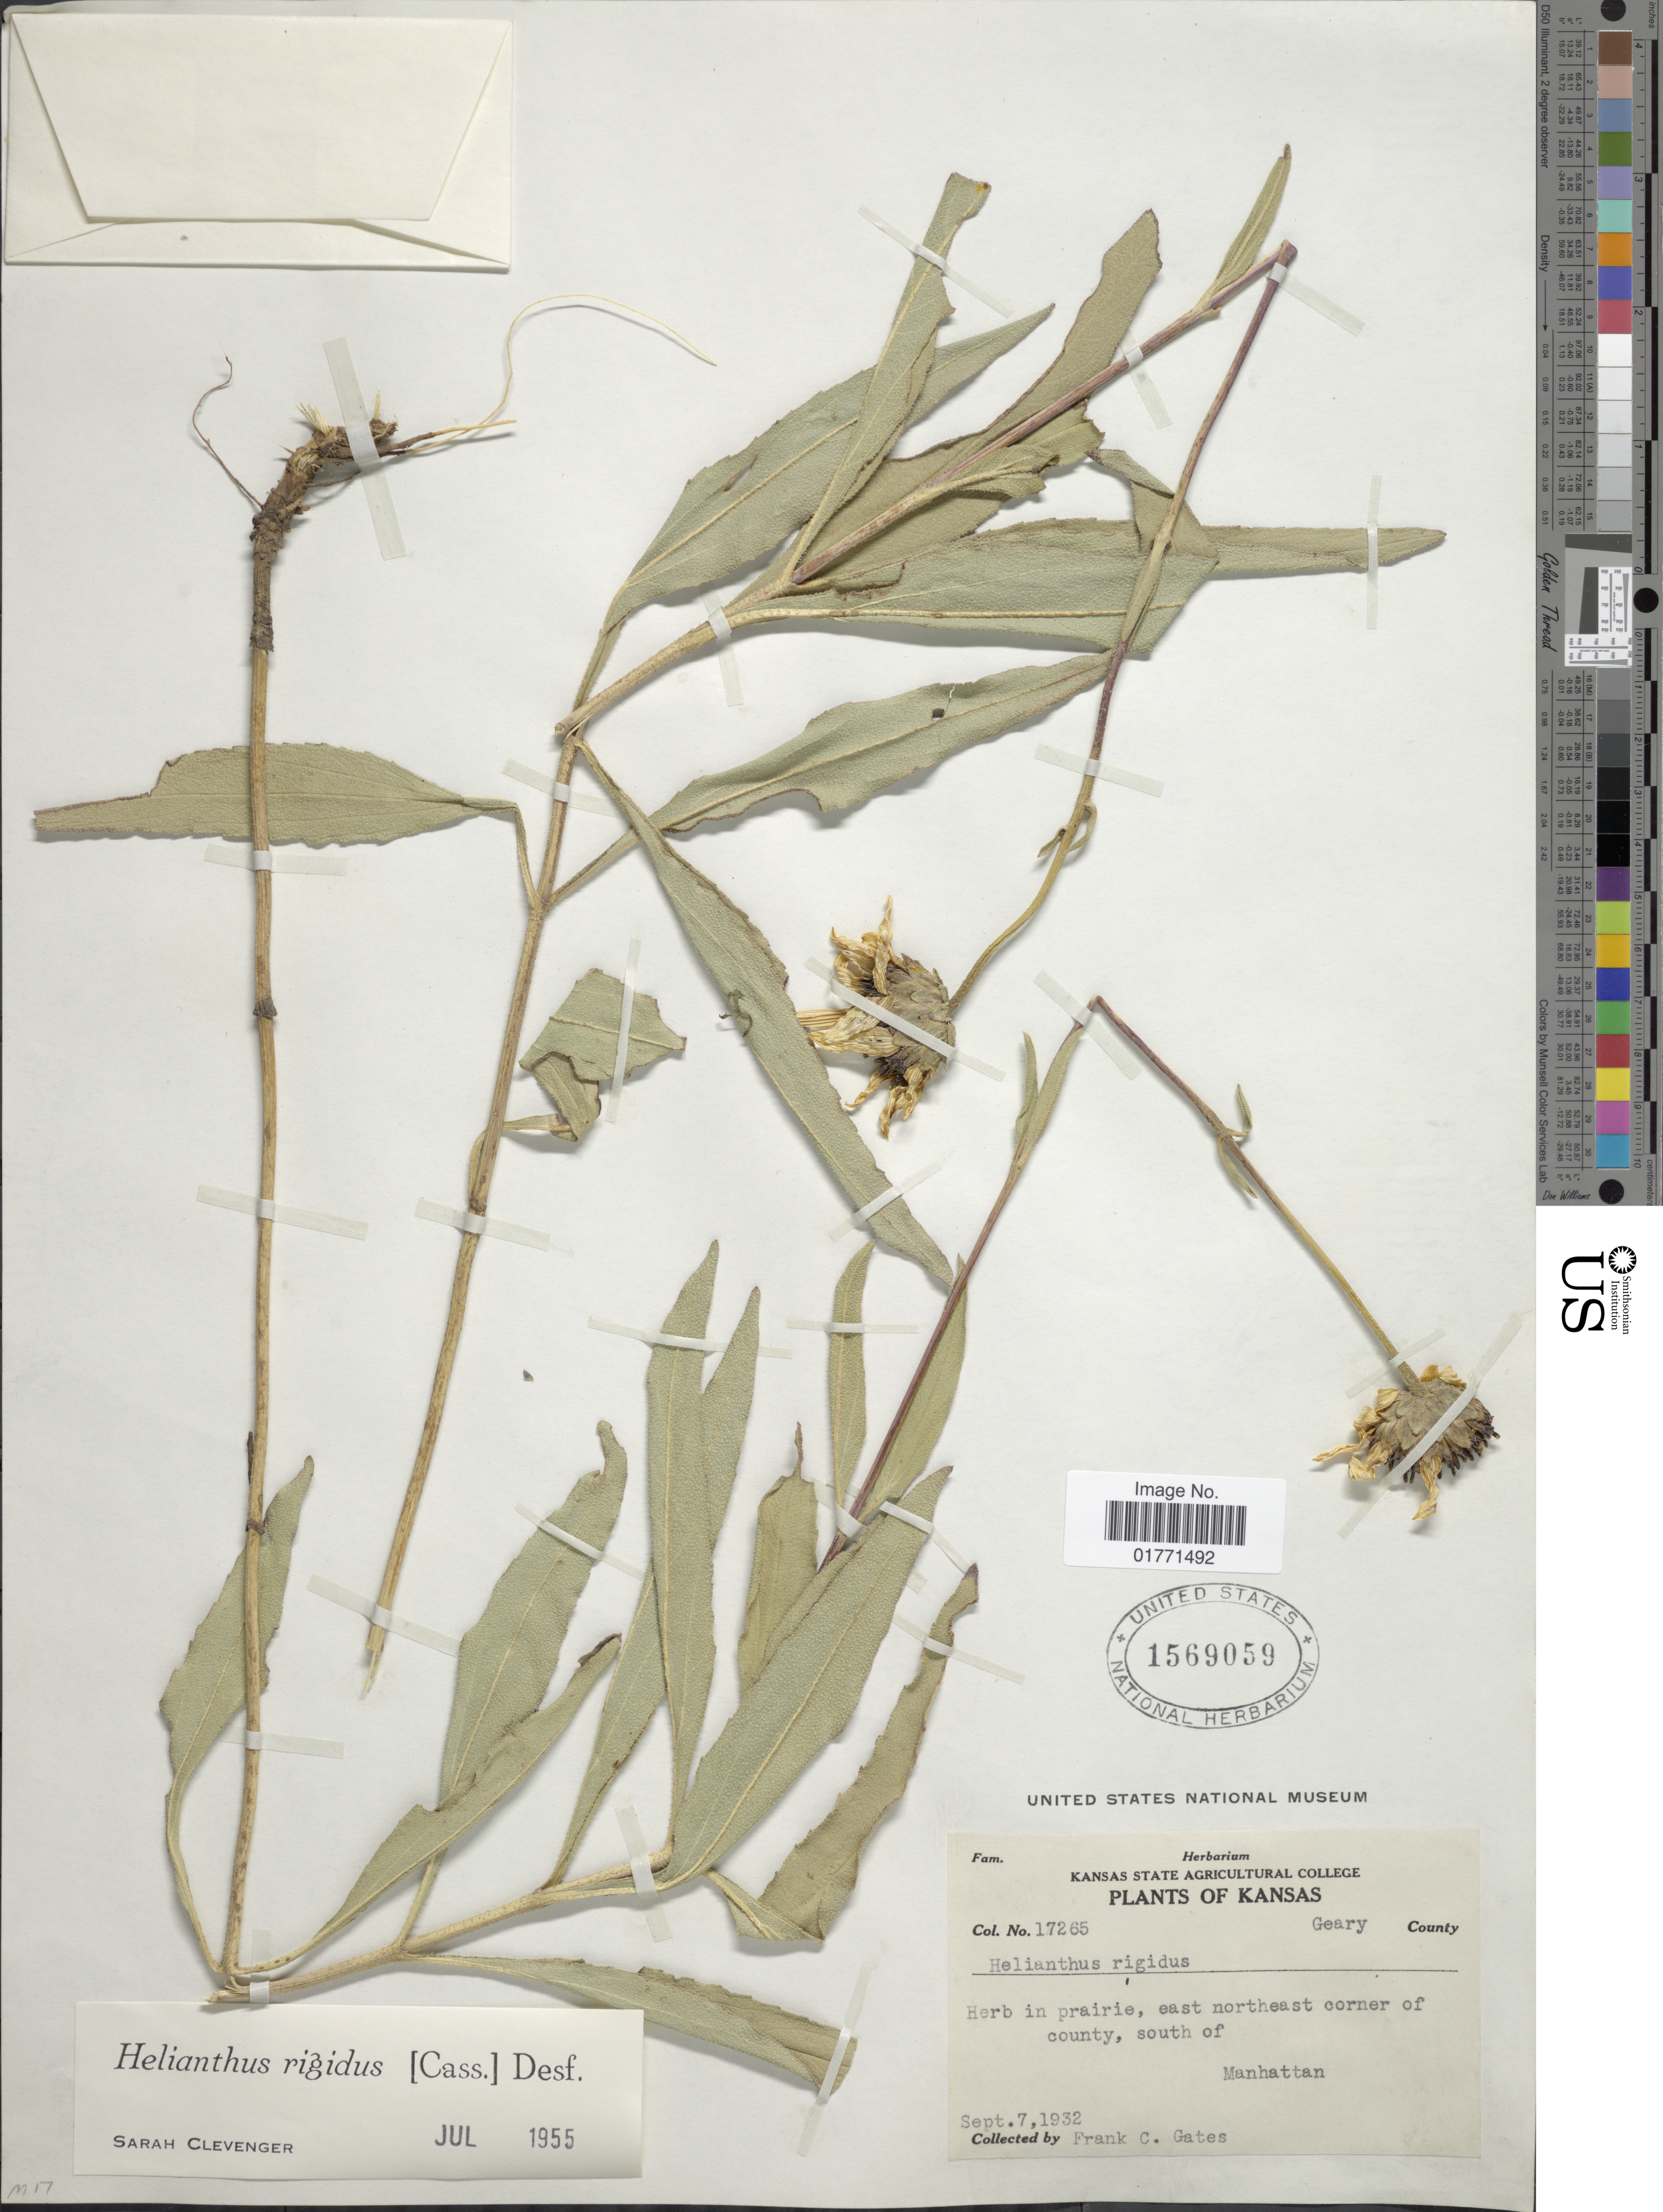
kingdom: Plantae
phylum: Tracheophyta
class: Magnoliopsida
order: Asterales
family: Asteraceae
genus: Helianthus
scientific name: Helianthus rigidus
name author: (Cass.) Desf.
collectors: F. C. Gates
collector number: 17265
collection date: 1932-09-07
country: United States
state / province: Kansas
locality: Kansas, East northeast corner of county, south of Manhattan.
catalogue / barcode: US 1569059